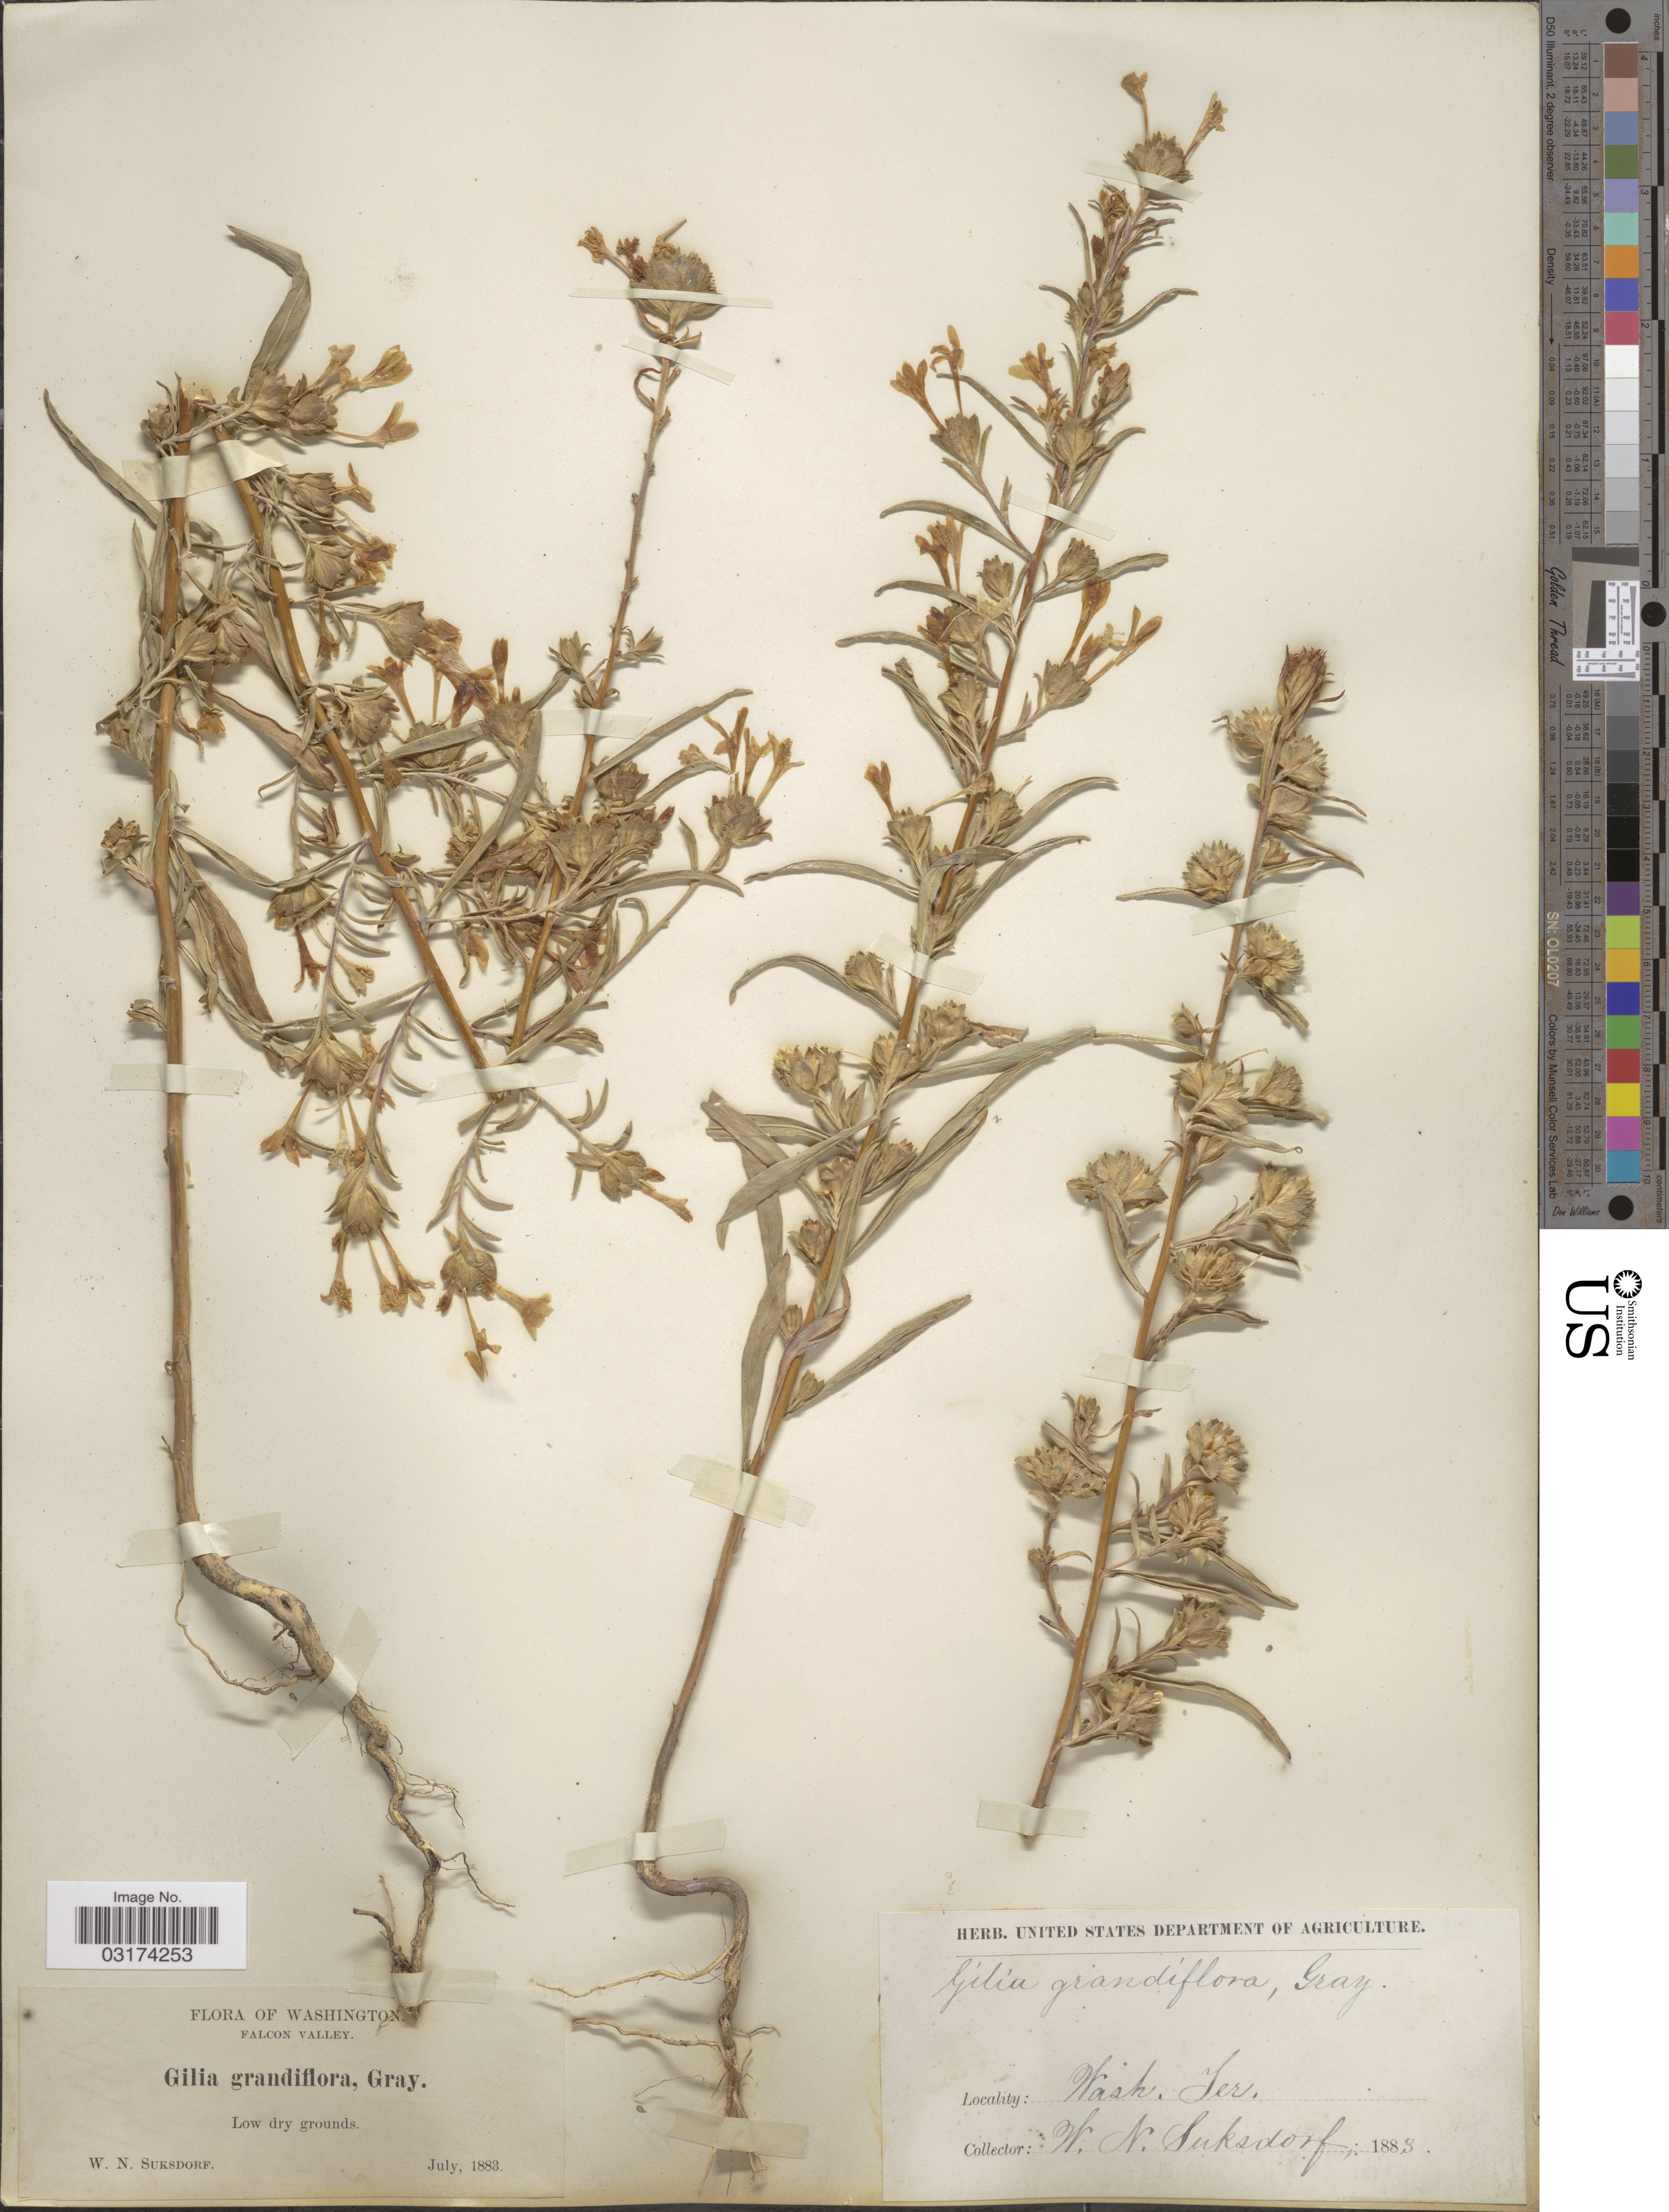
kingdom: Plantae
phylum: Tracheophyta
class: Magnoliopsida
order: Ericales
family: Polemoniaceae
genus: Collomia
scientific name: Collomia grandiflora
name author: Douglas ex Lindl.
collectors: W. N. Suksdorf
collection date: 1883-07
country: United States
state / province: Washington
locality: Falcon Valley.